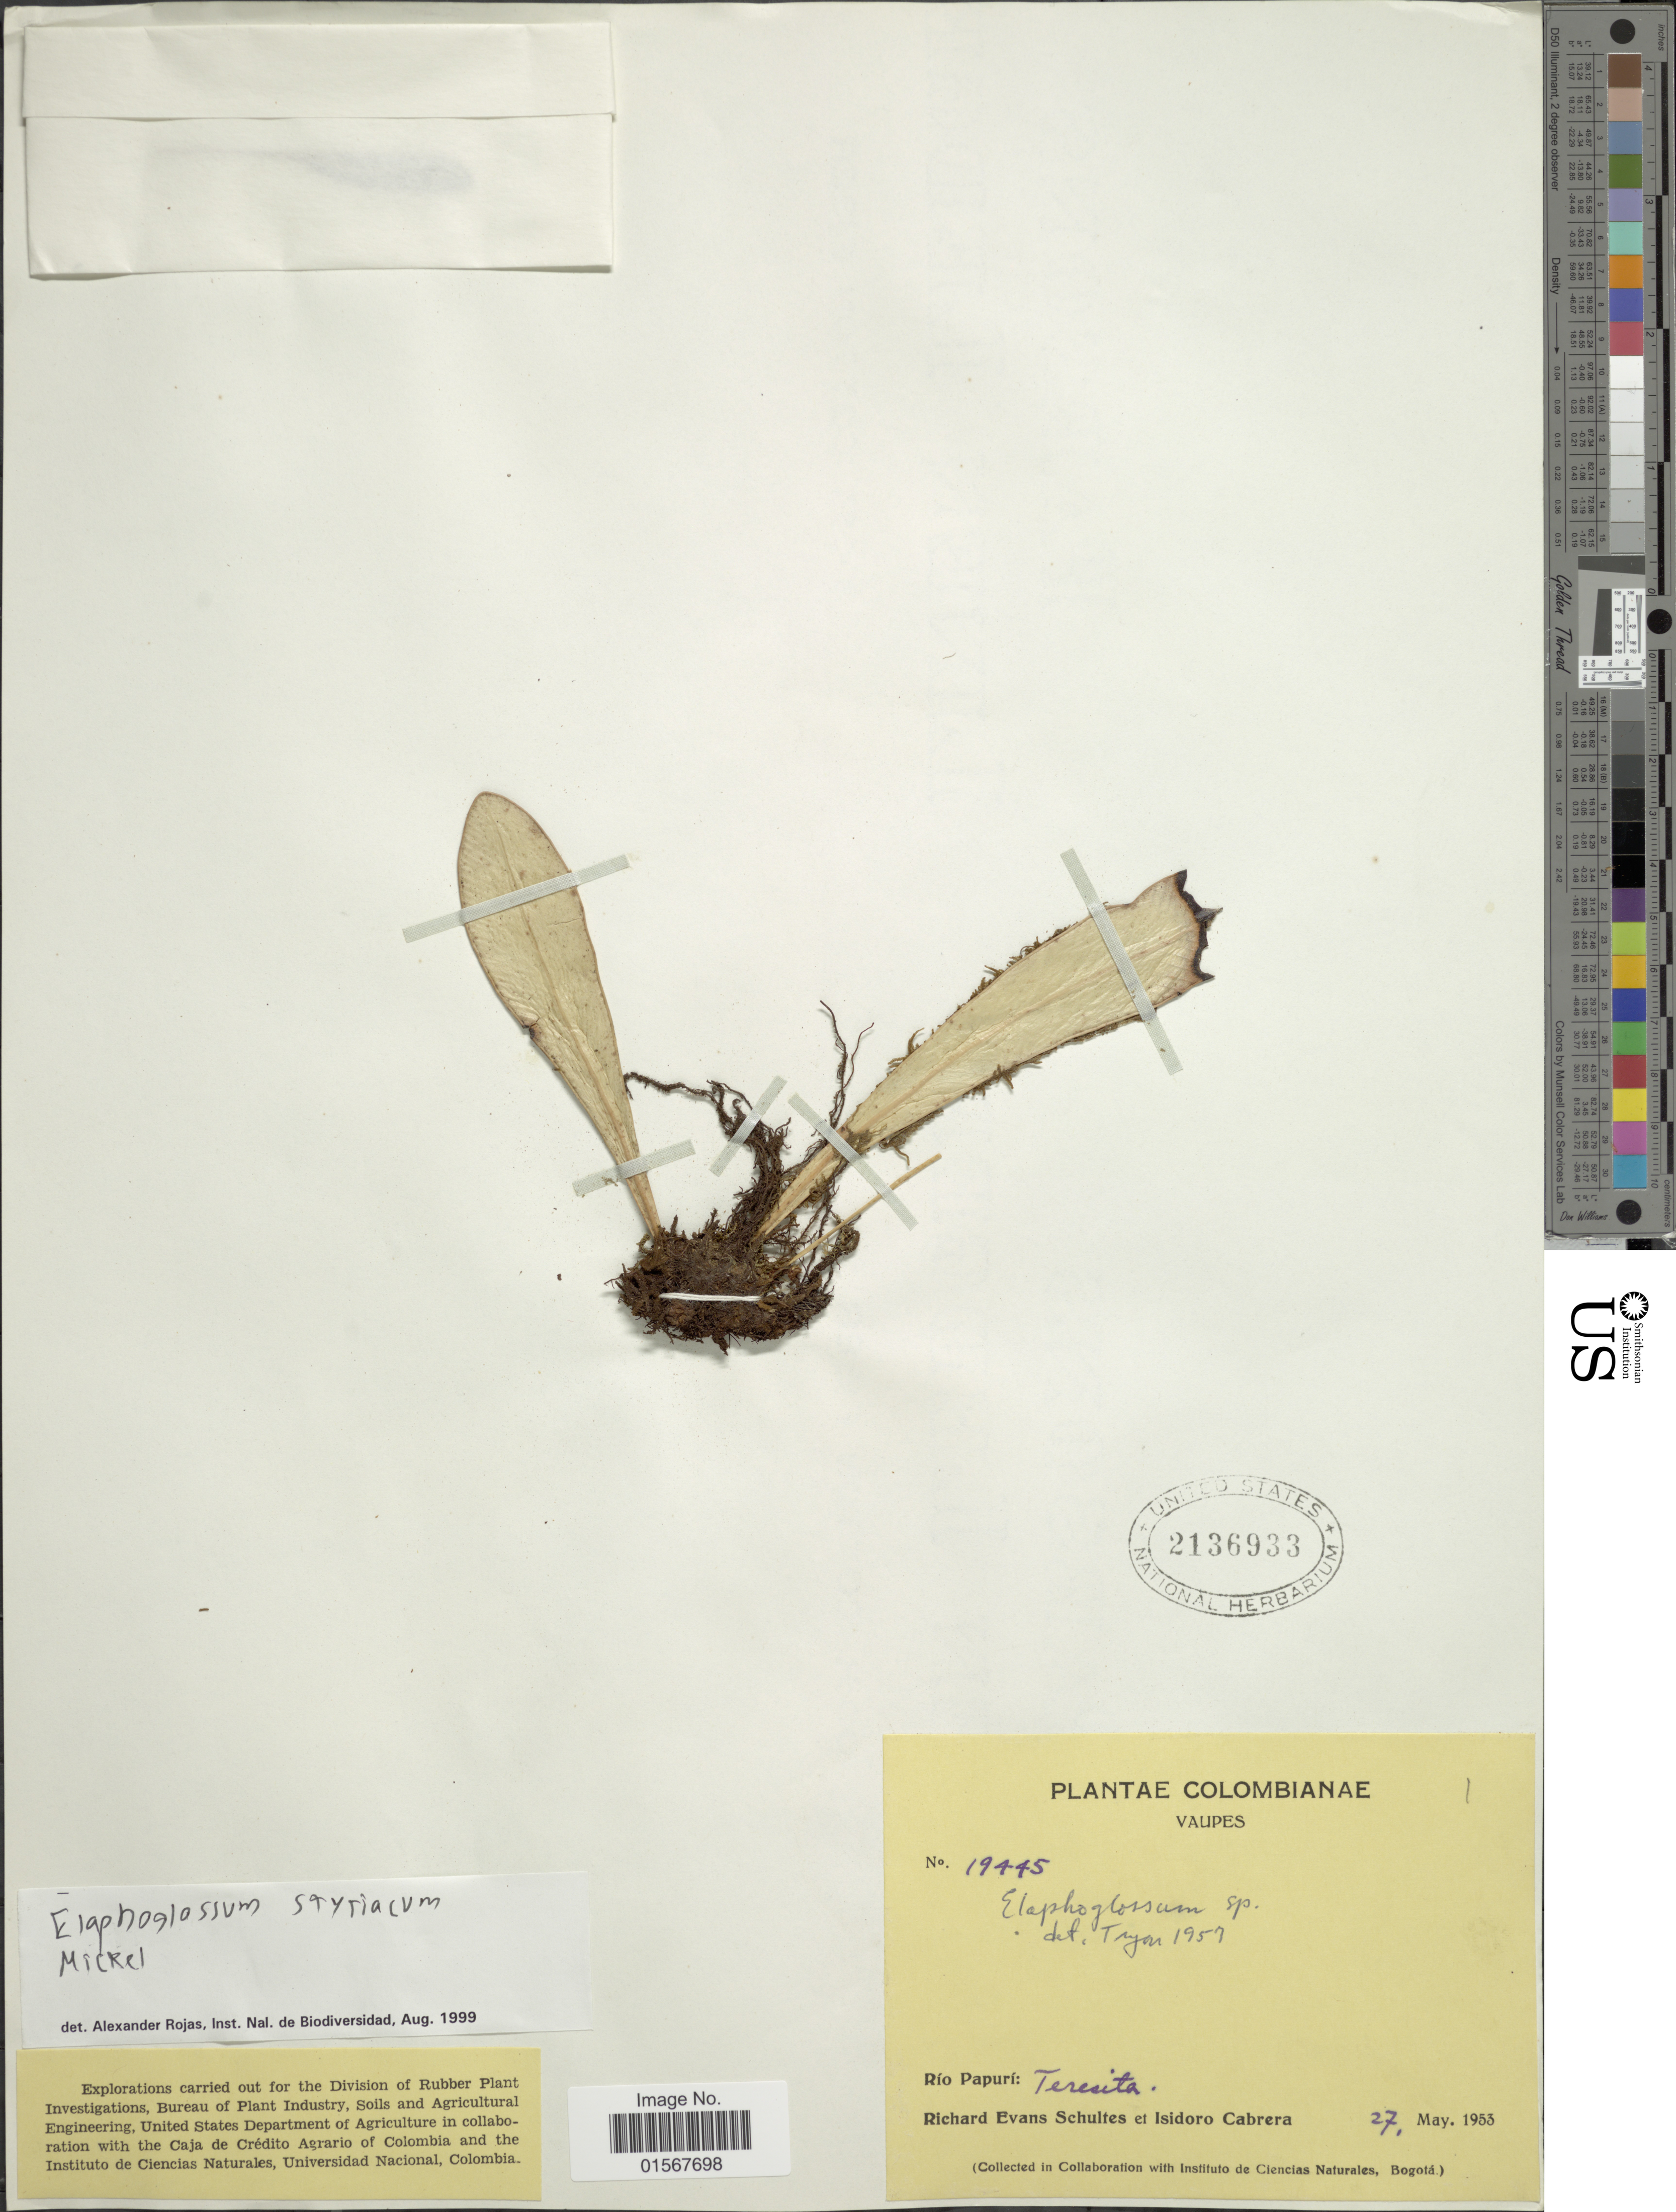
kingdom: Plantae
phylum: Tracheophyta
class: Polypodiopsida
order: Polypodiales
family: Dryopteridaceae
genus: Elaphoglossum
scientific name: Elaphoglossum styriacum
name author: Mickel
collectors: R. E. Schultes & I. Cabrera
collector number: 19445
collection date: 1953-05-27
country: Colombia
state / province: Vaupés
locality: Colombianae, Vaupes, Rio Papuri: Teresita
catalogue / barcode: US 2136933